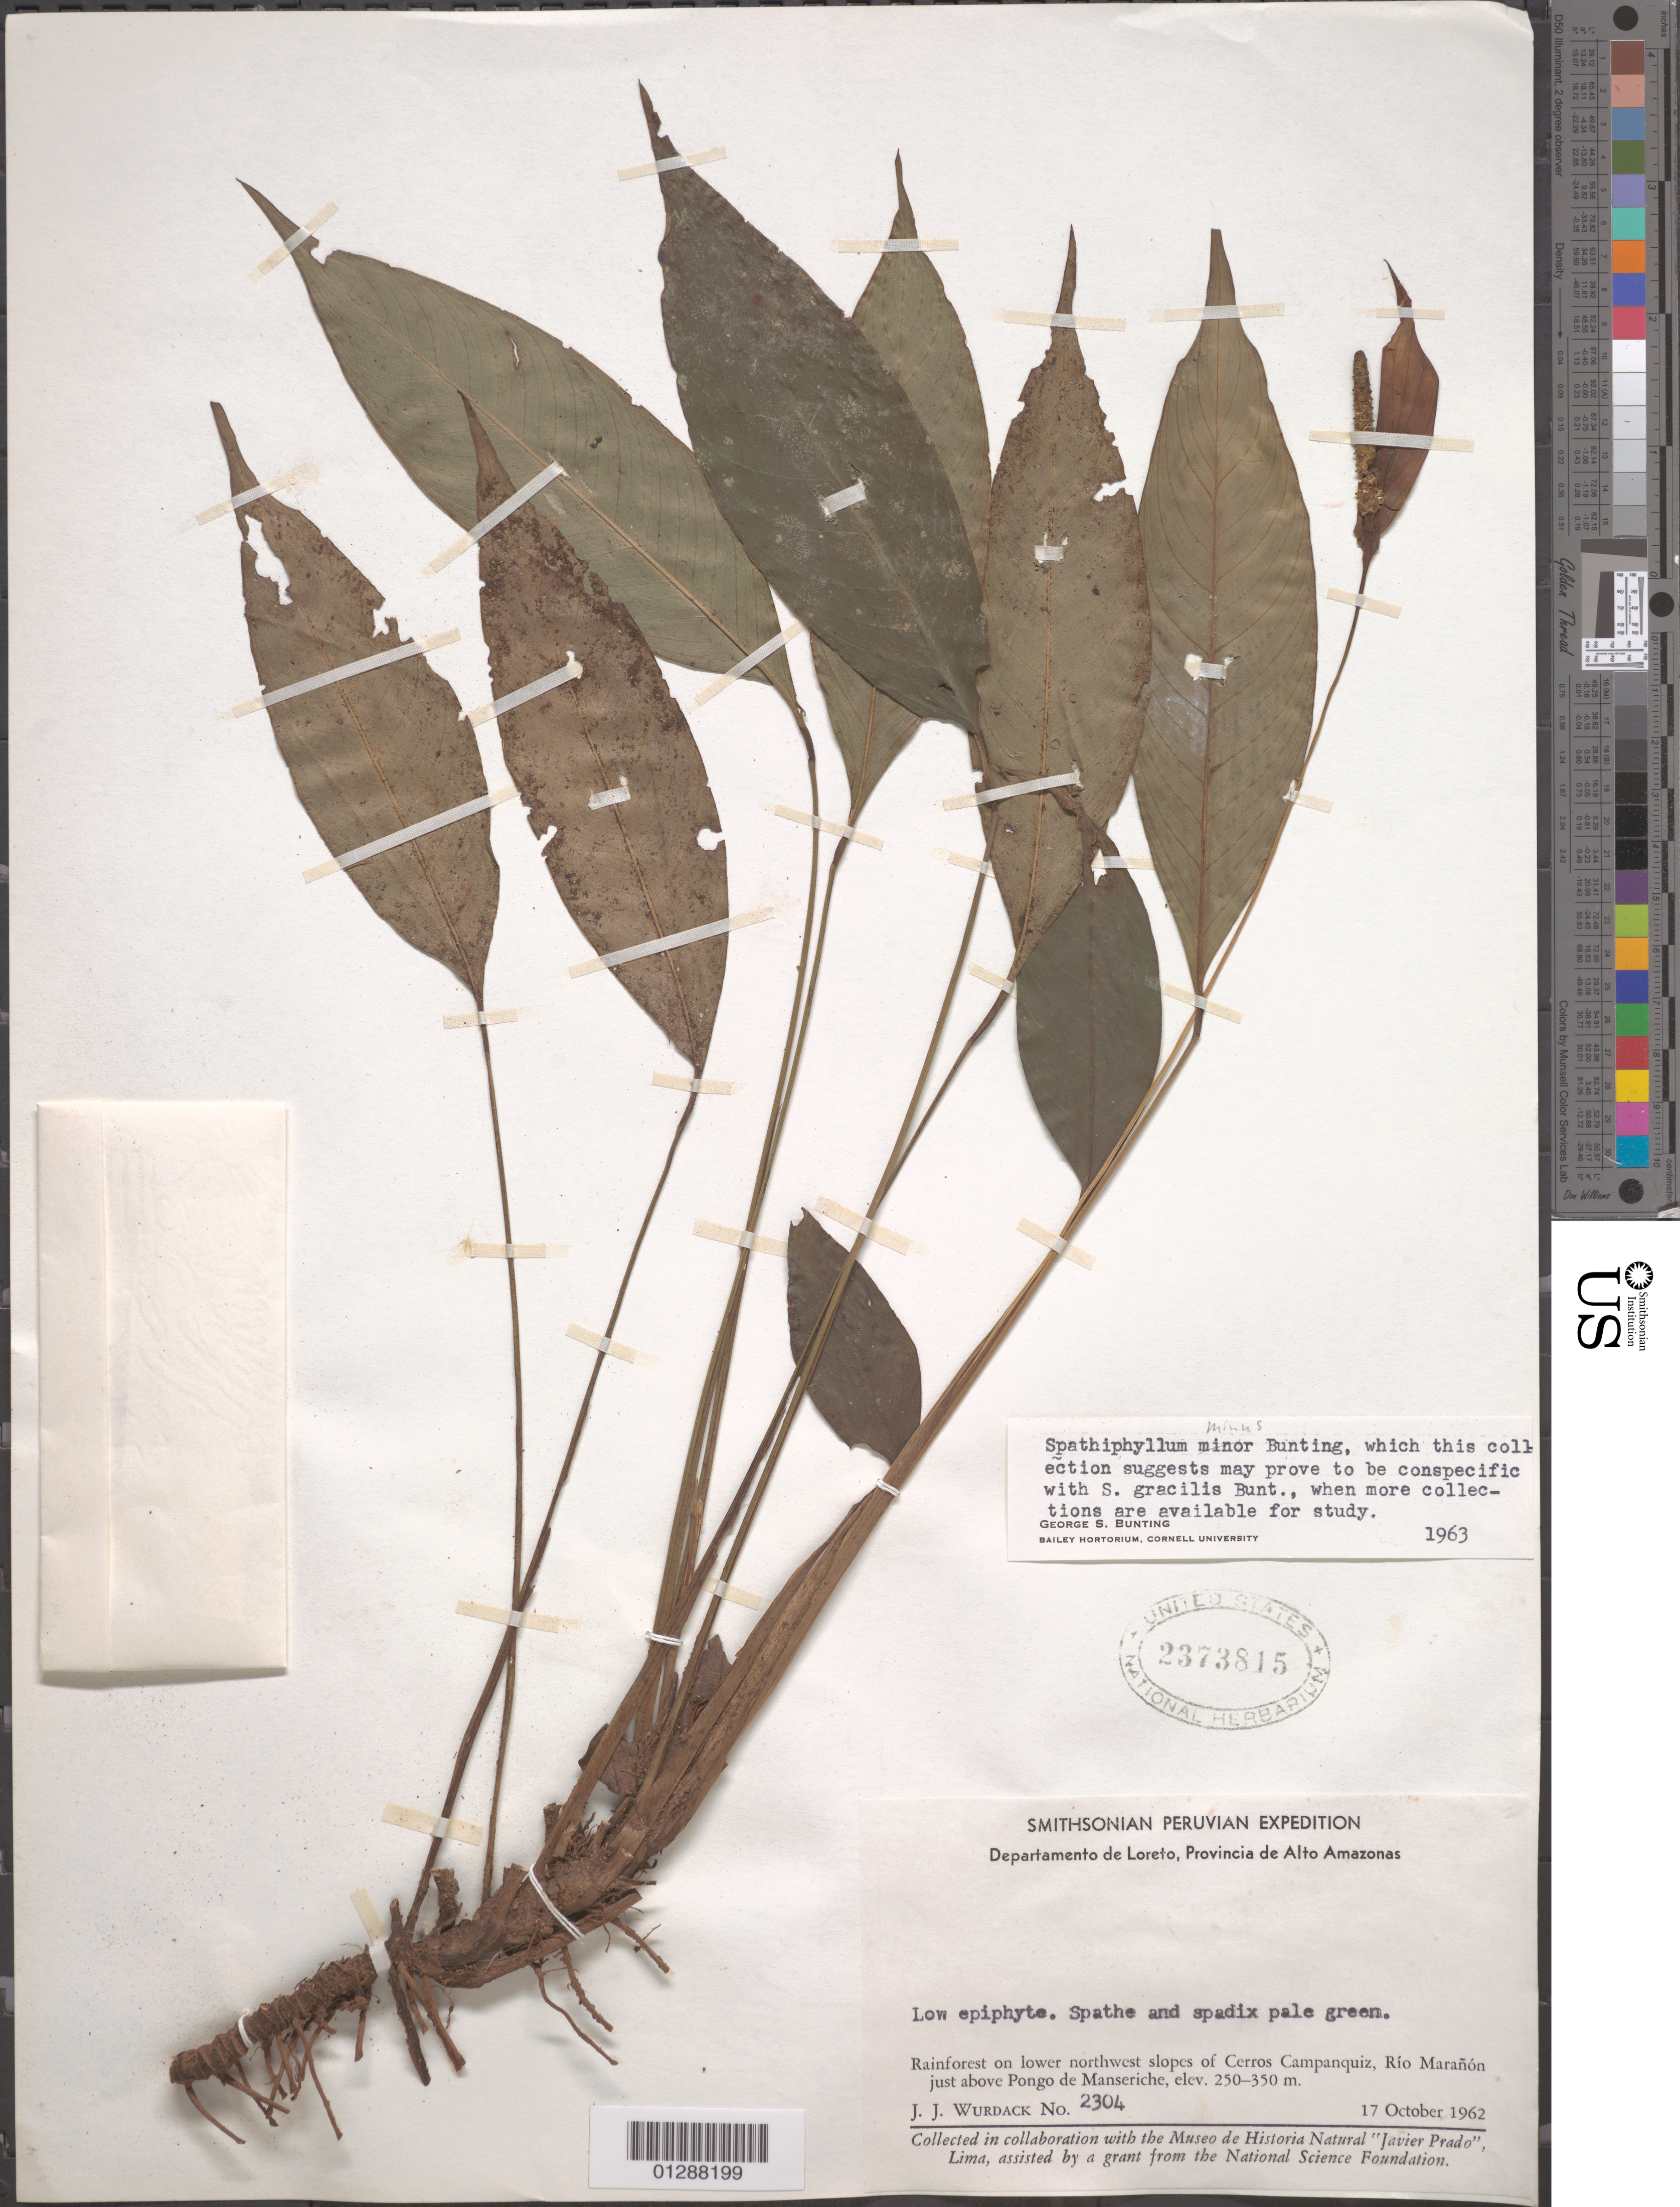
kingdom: Plantae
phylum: Tracheophyta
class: Liliopsida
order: Alismatales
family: Araceae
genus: Spathiphyllum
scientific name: Spathiphyllum minor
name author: G.S. Bunting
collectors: J. J. Wurdack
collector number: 2304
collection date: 1962-10-17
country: Peru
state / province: Loreto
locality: Departamento de Loreto, Provincia de Alto Amazonas. On lower northwest slopes of Cerros Campanquiz, Río Marañón just above Pongo de Manseriche.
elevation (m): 250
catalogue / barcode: US 2373815